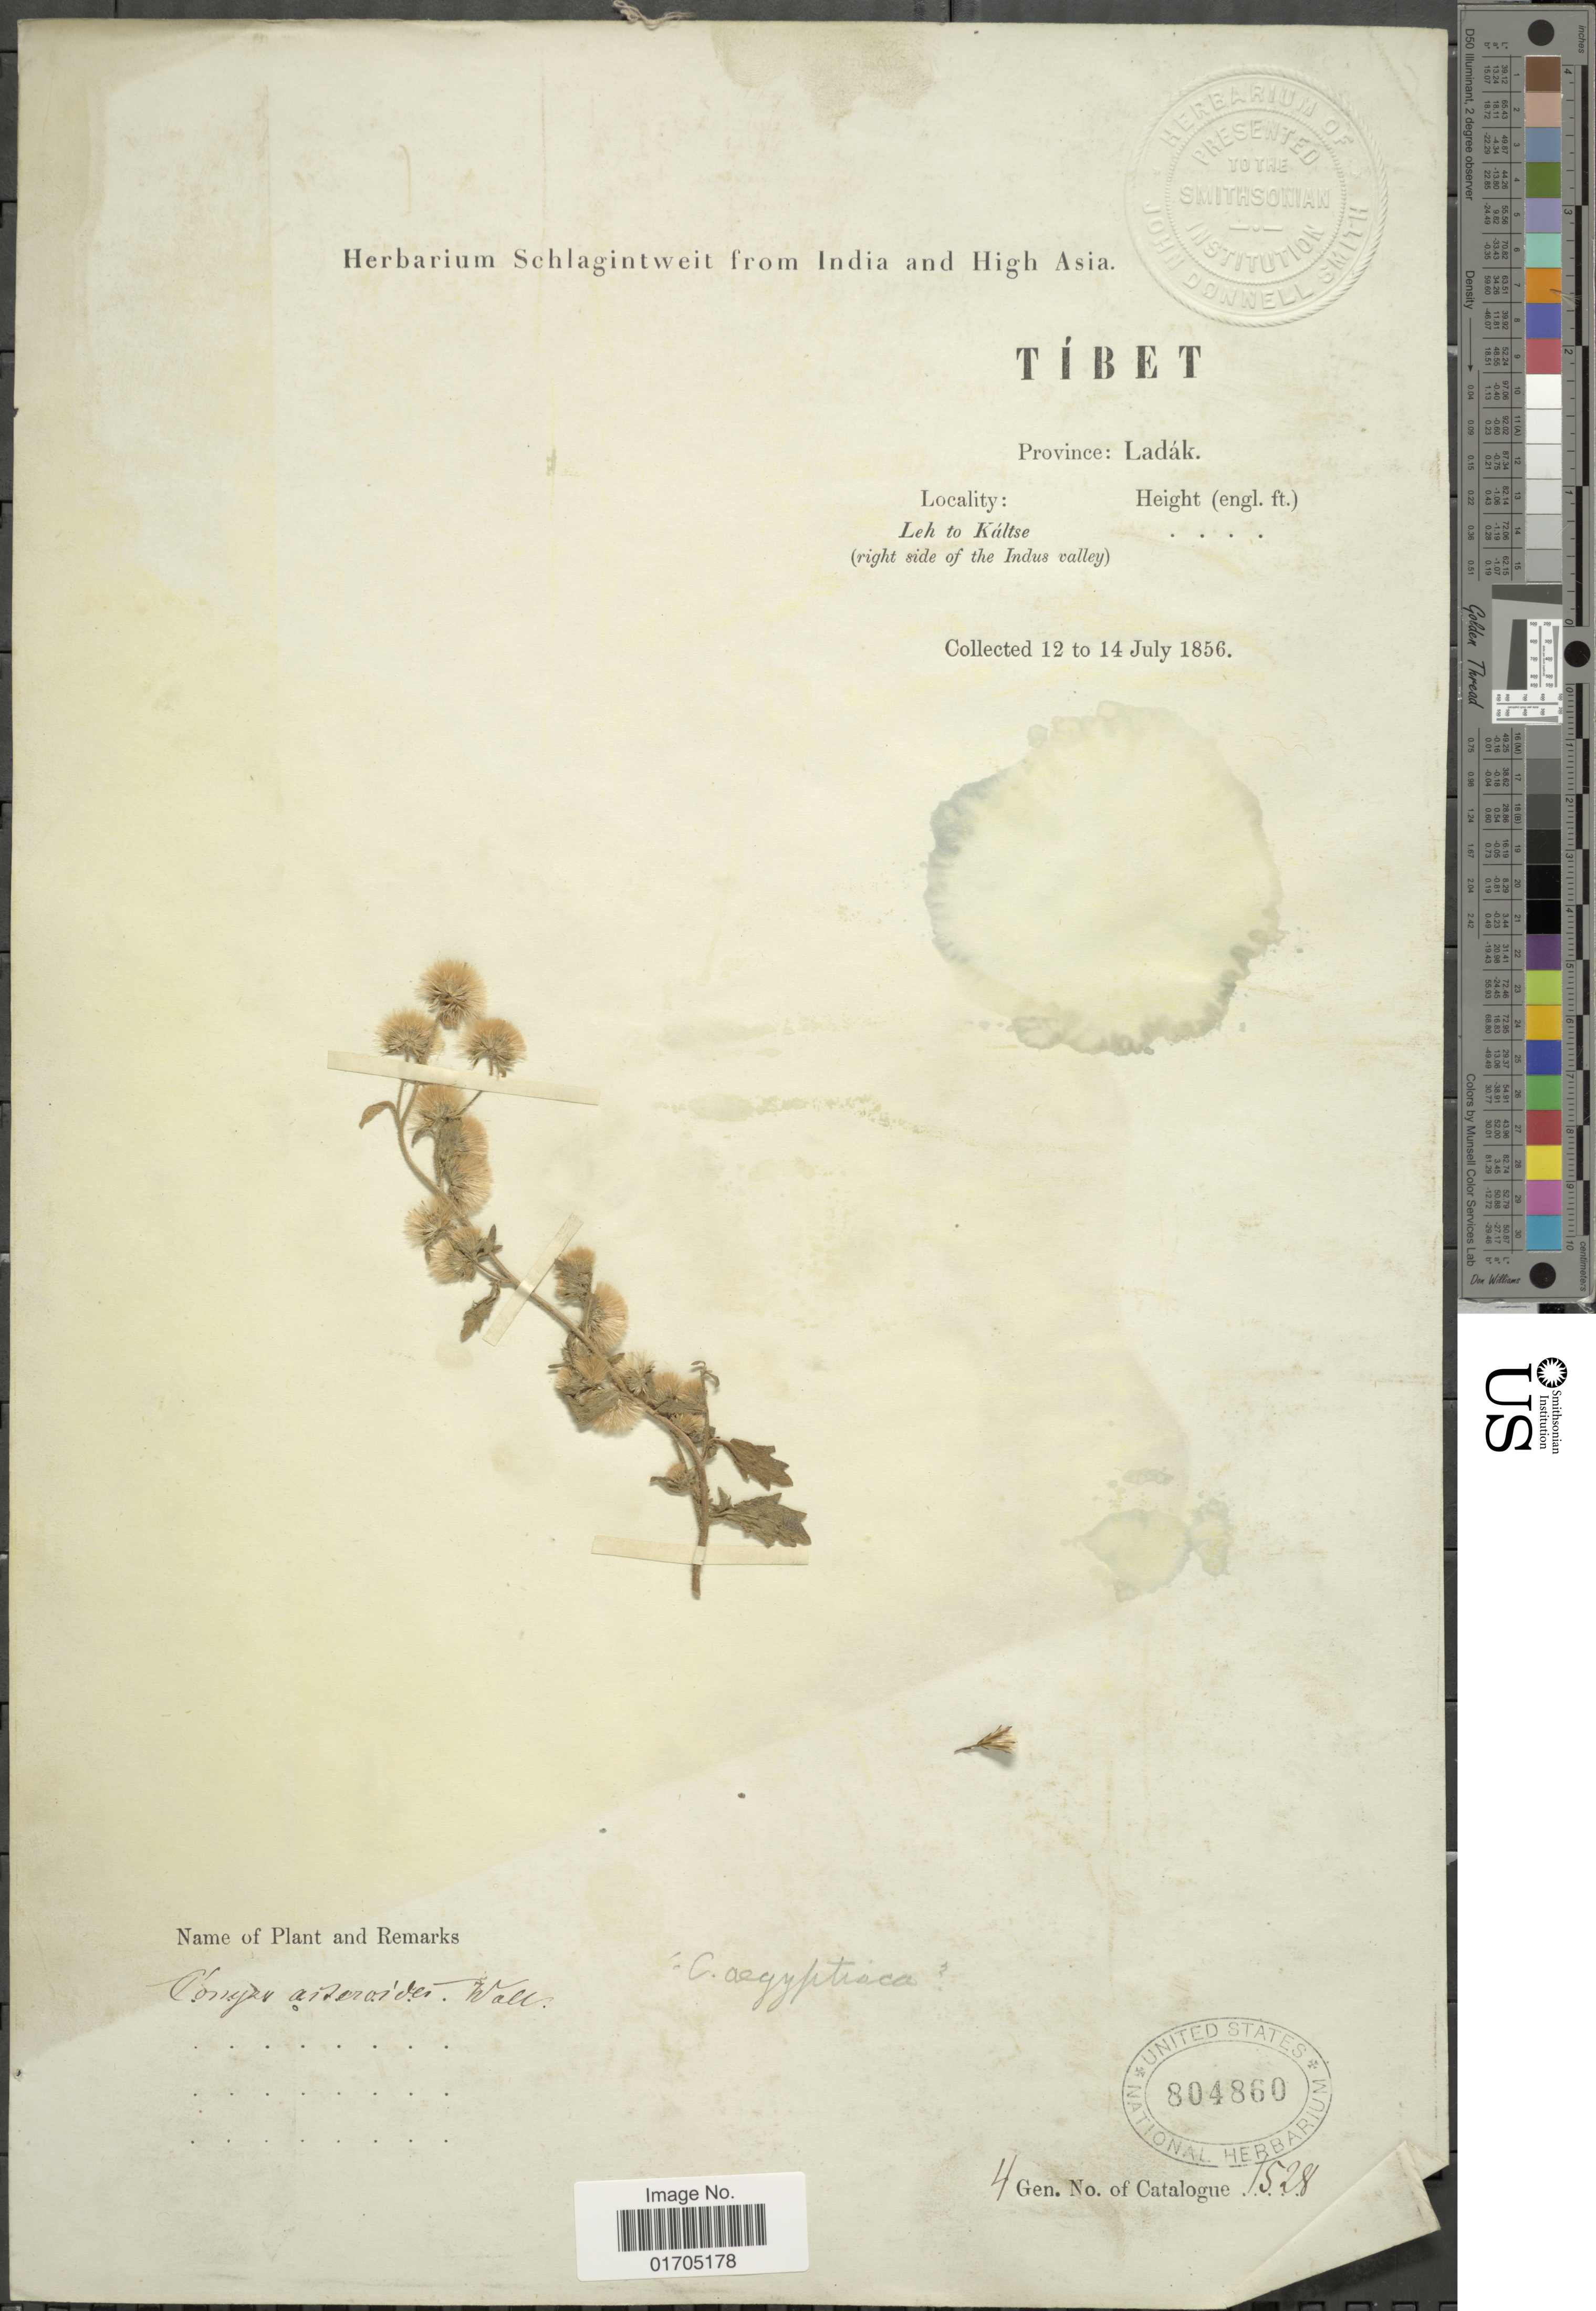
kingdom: Plantae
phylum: Tracheophyta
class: Magnoliopsida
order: Asterales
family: Asteraceae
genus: Brachyactis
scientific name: Brachyactis umbrosa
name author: Benth. in Hook.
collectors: ex herb. Schlagintweit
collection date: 1856-07-12/1856-07-14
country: India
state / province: Ladakh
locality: Tíbet, Province: Ladák, Leh to Káltse (right side of the Indus valley)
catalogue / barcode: US 804860